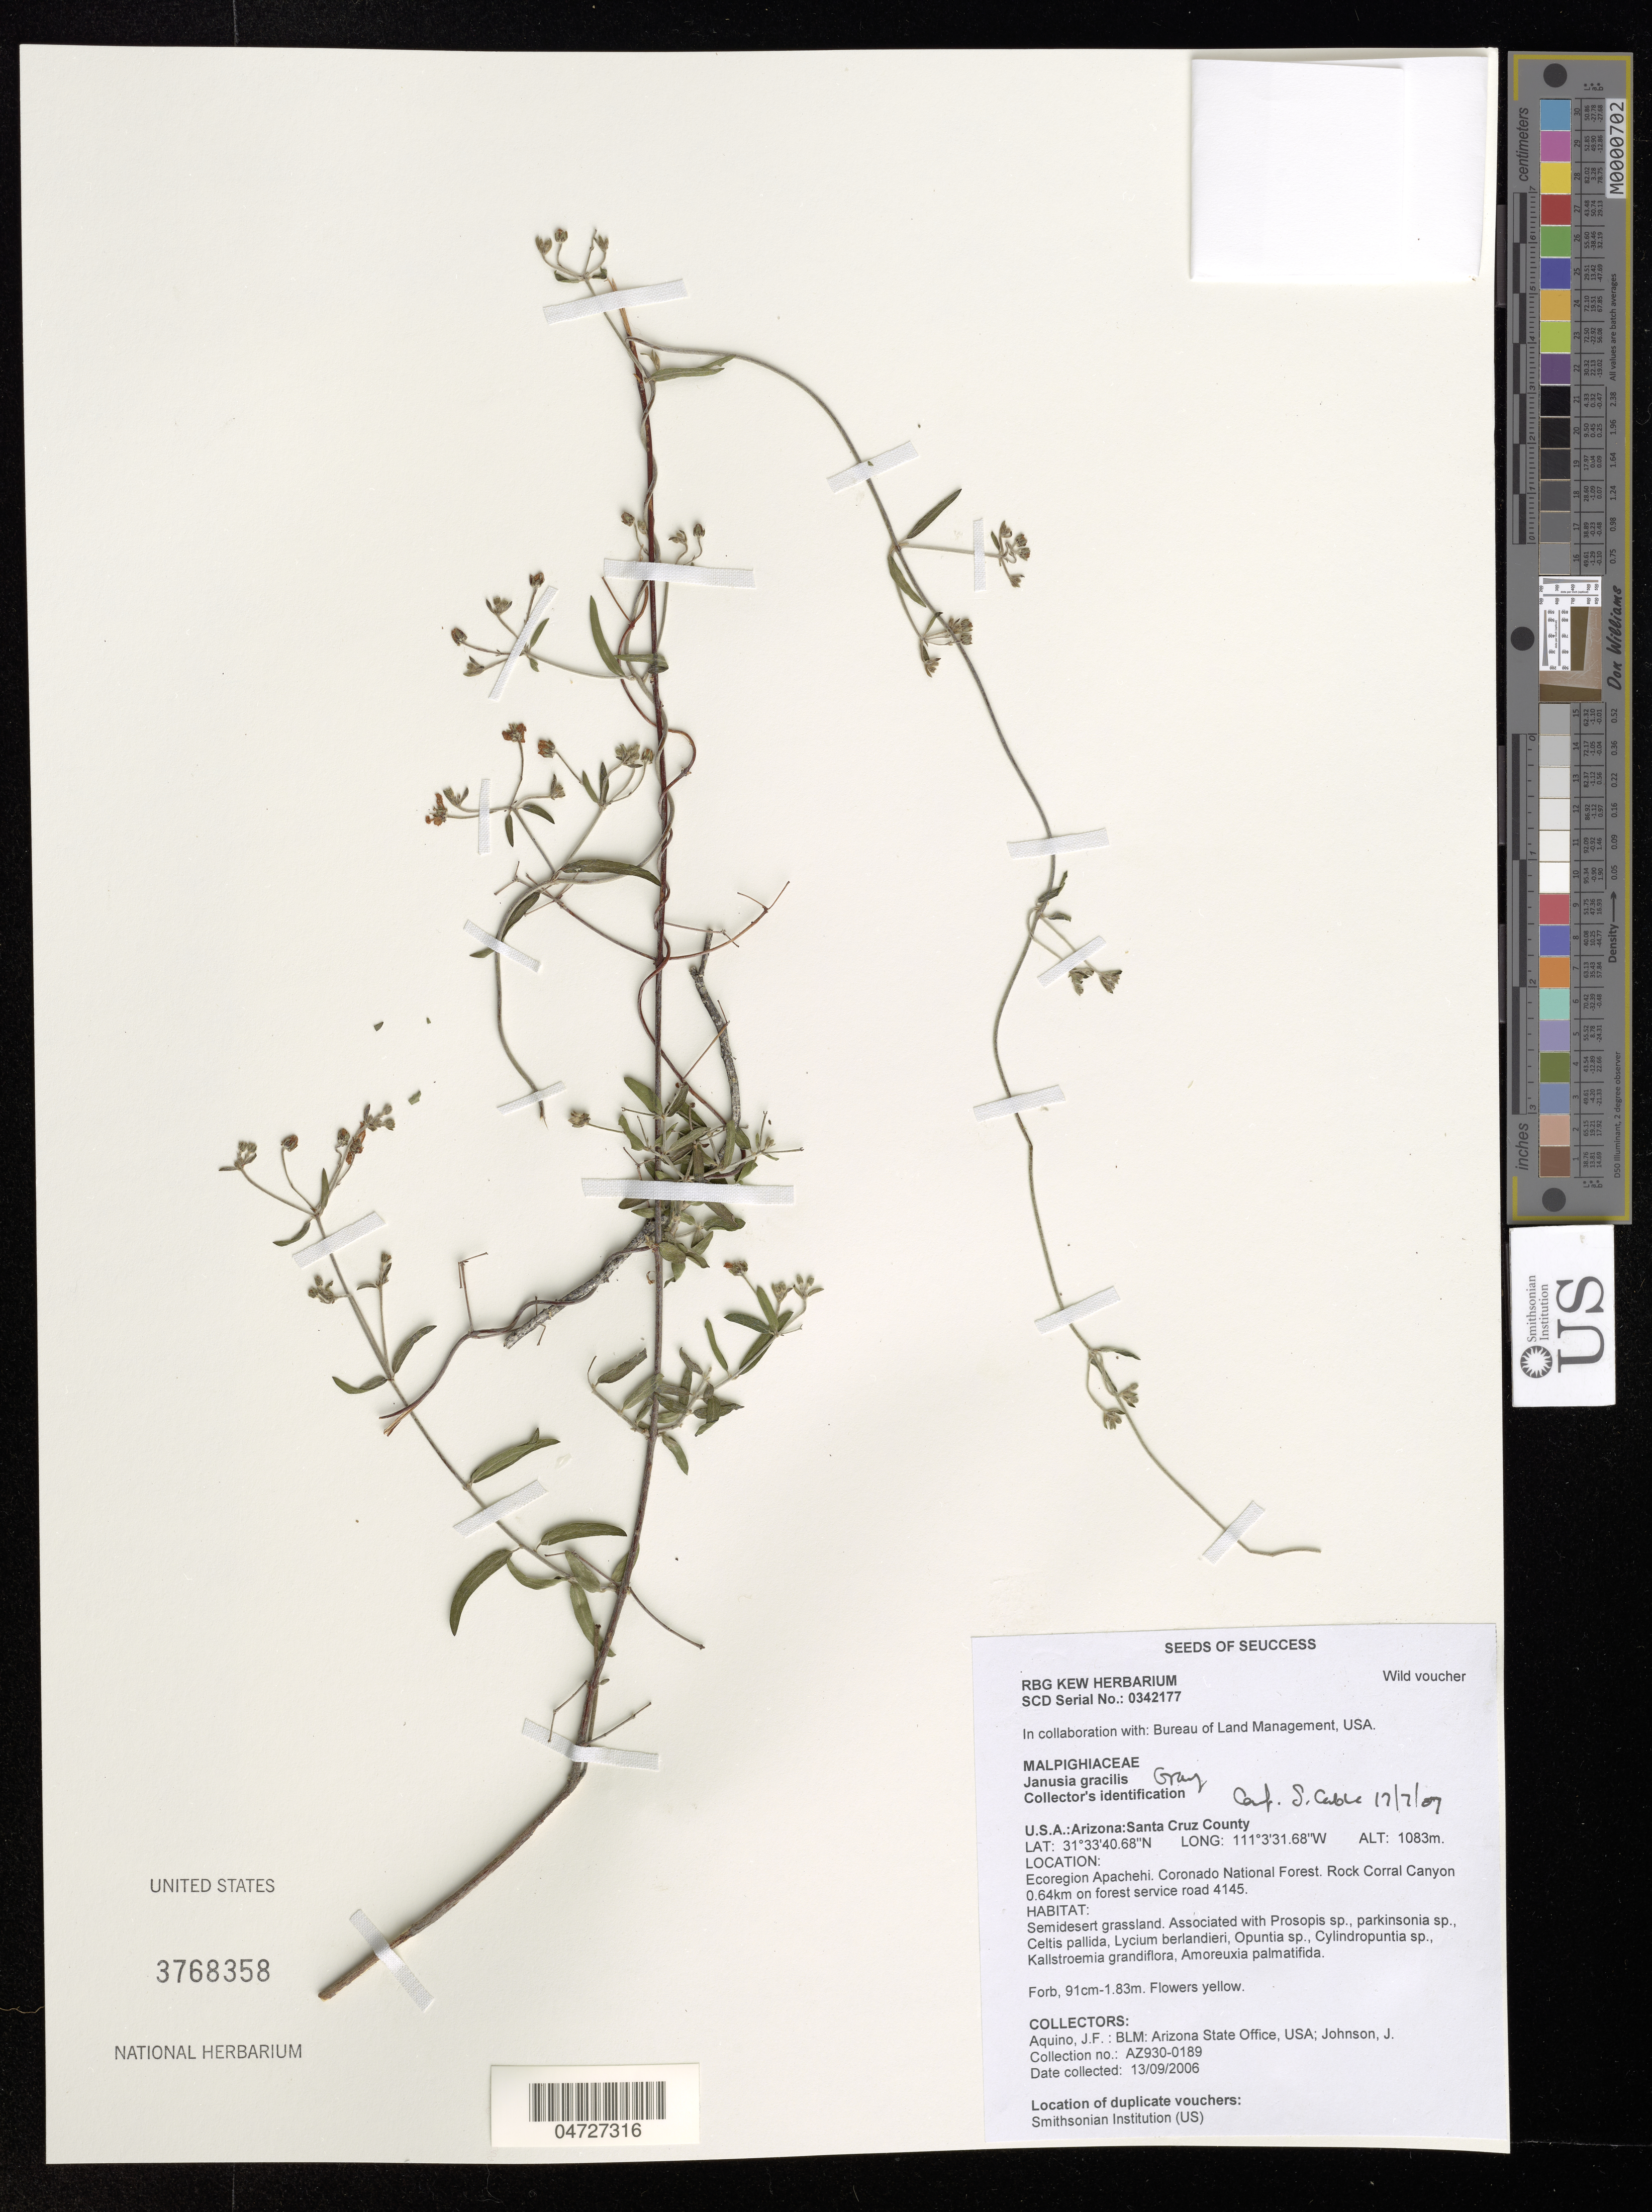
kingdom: Plantae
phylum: Tracheophyta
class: Magnoliopsida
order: Malpighiales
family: Malpighiaceae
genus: Janusia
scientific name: Janusia gracilis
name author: A. Gray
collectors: J. Aquino & J. Johnson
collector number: AZ930-0189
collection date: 2006-09-13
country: United States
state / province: Arizona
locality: Santa Cruz County. Ecoregion Apachehi. Coronado National Forest. Rock Corral Canyon 0.64km on forest service road 4145.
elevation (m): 1083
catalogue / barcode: US 3768358